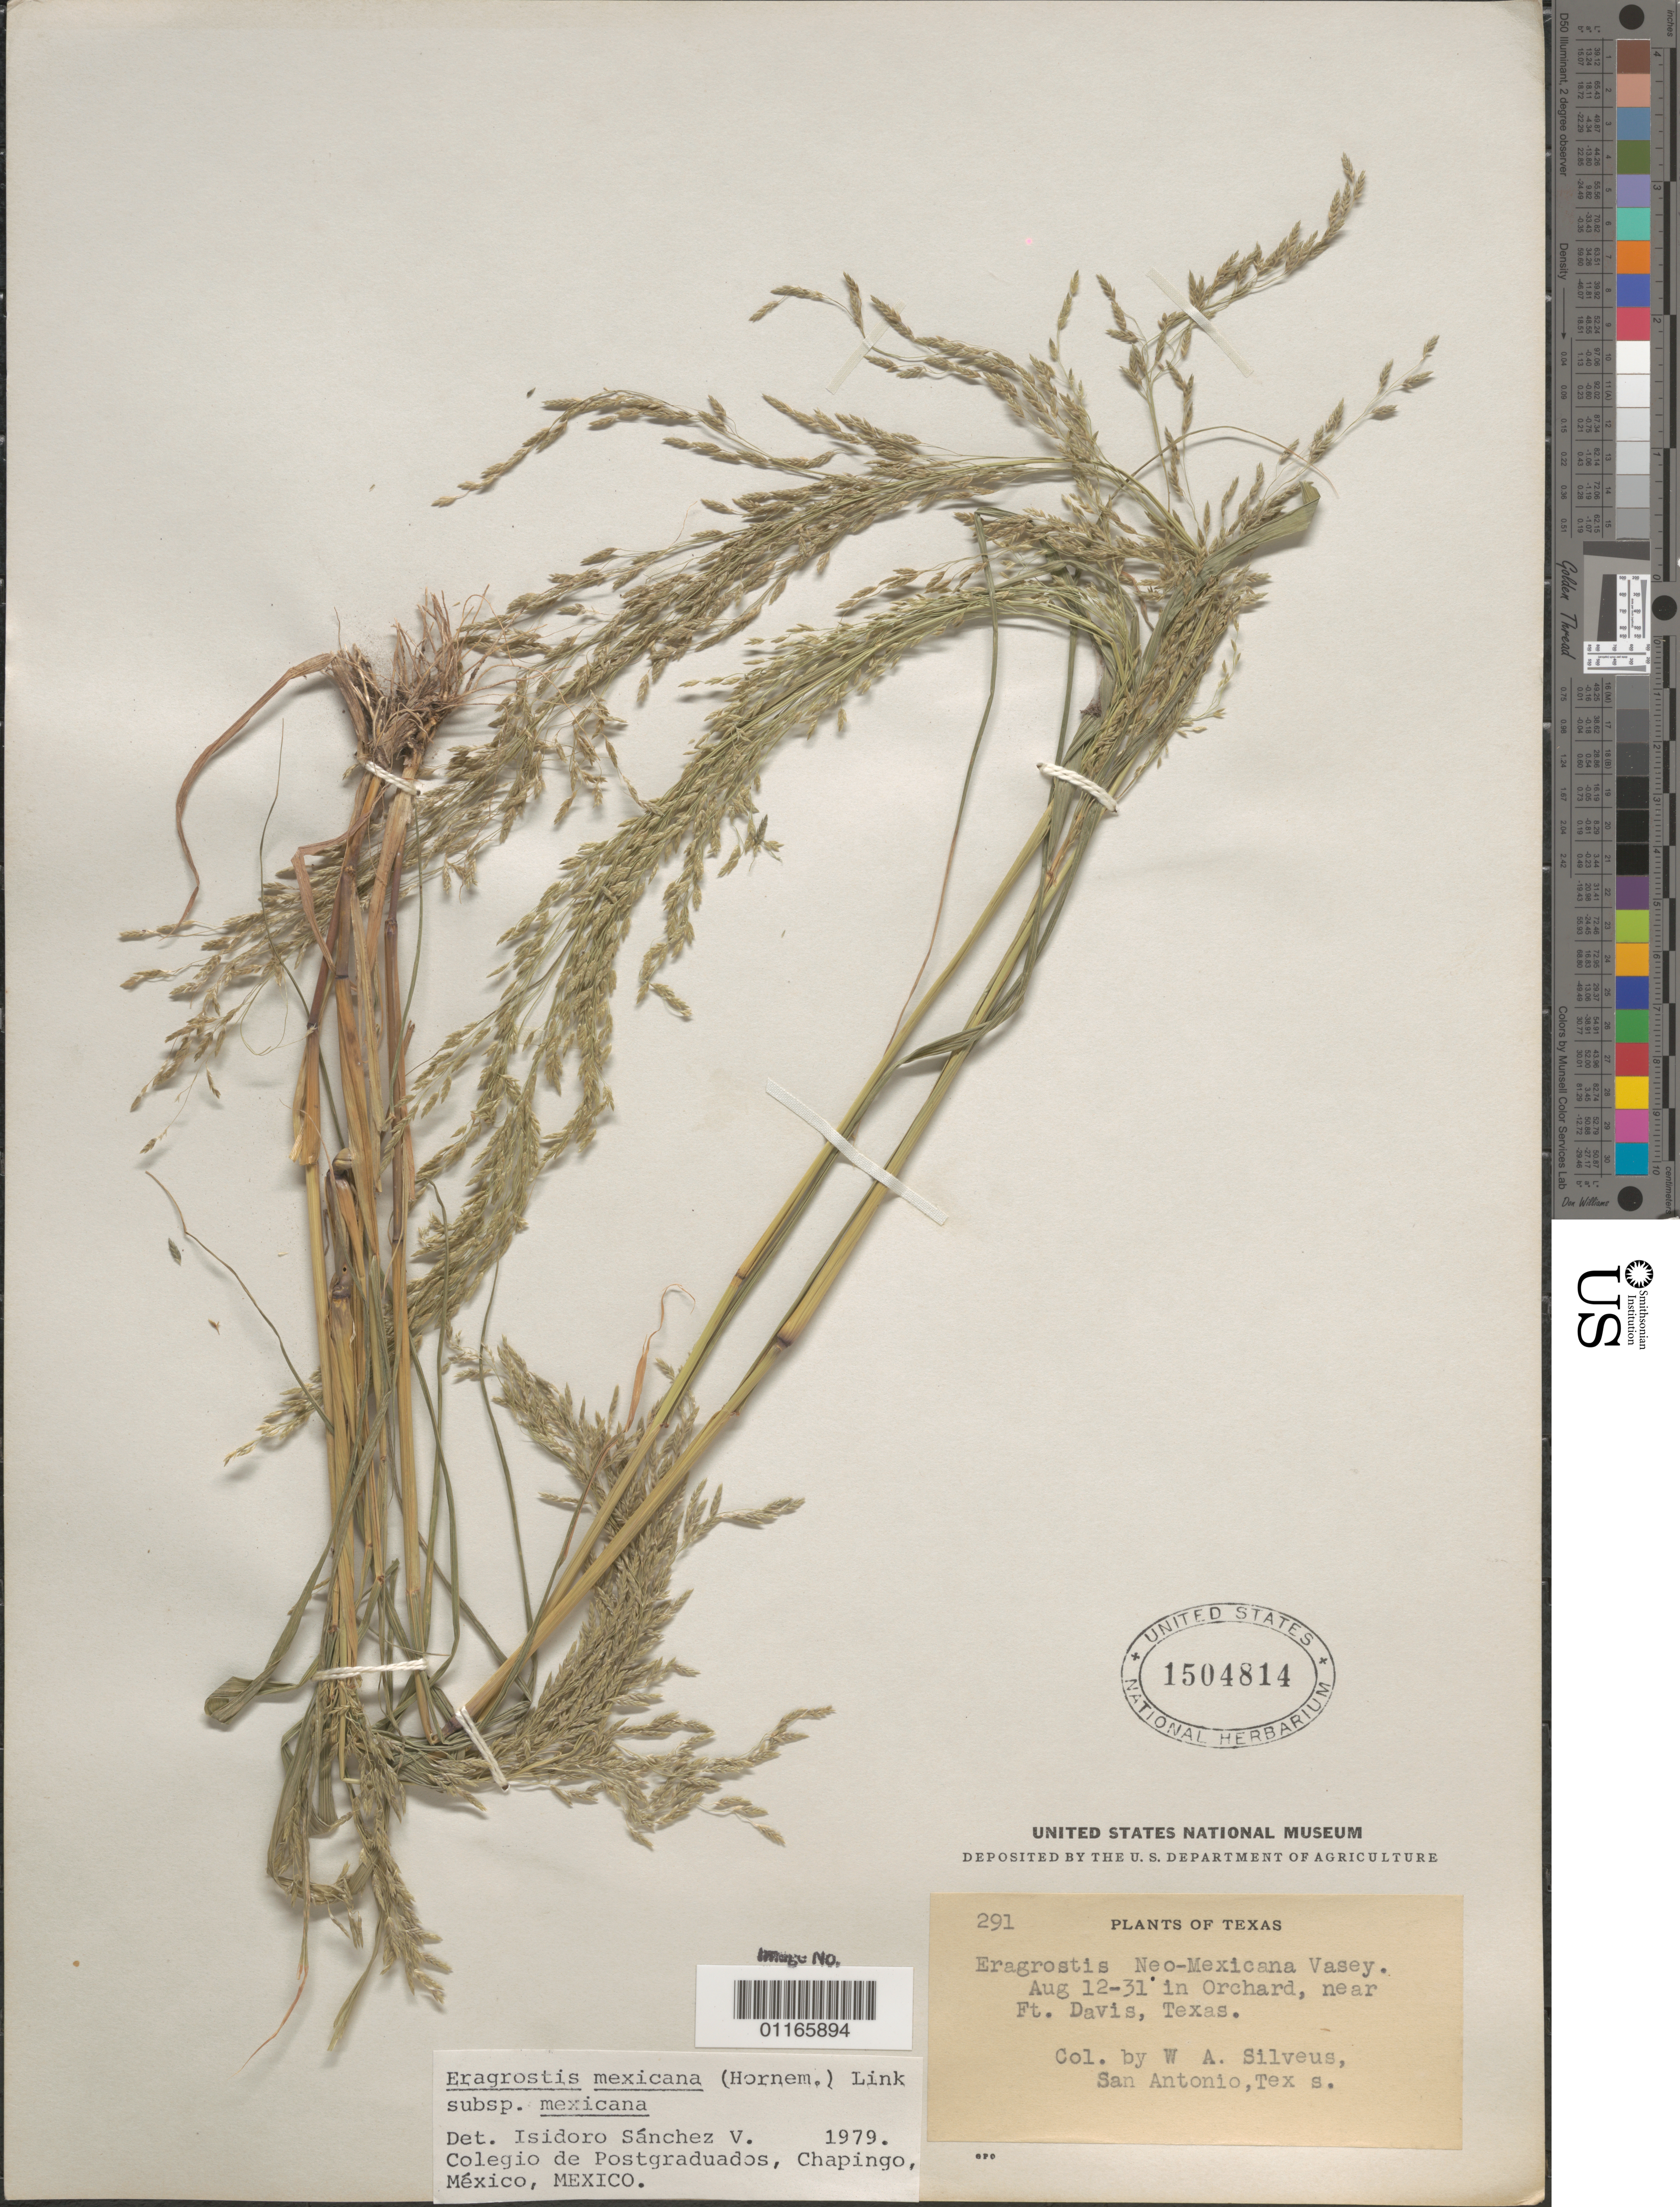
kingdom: Plantae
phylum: Tracheophyta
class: Liliopsida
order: Poales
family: Poaceae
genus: Eragrostis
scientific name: Eragrostis mexicana subsp. mexicana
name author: (Hornem.) Link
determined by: Sánchez Vega, Isidoro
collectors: W. Silveus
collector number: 291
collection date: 1931-08-12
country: United States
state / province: Texas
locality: San Antonio. In Orchard, near Ft. Davis, Texas.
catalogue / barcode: US 1504814